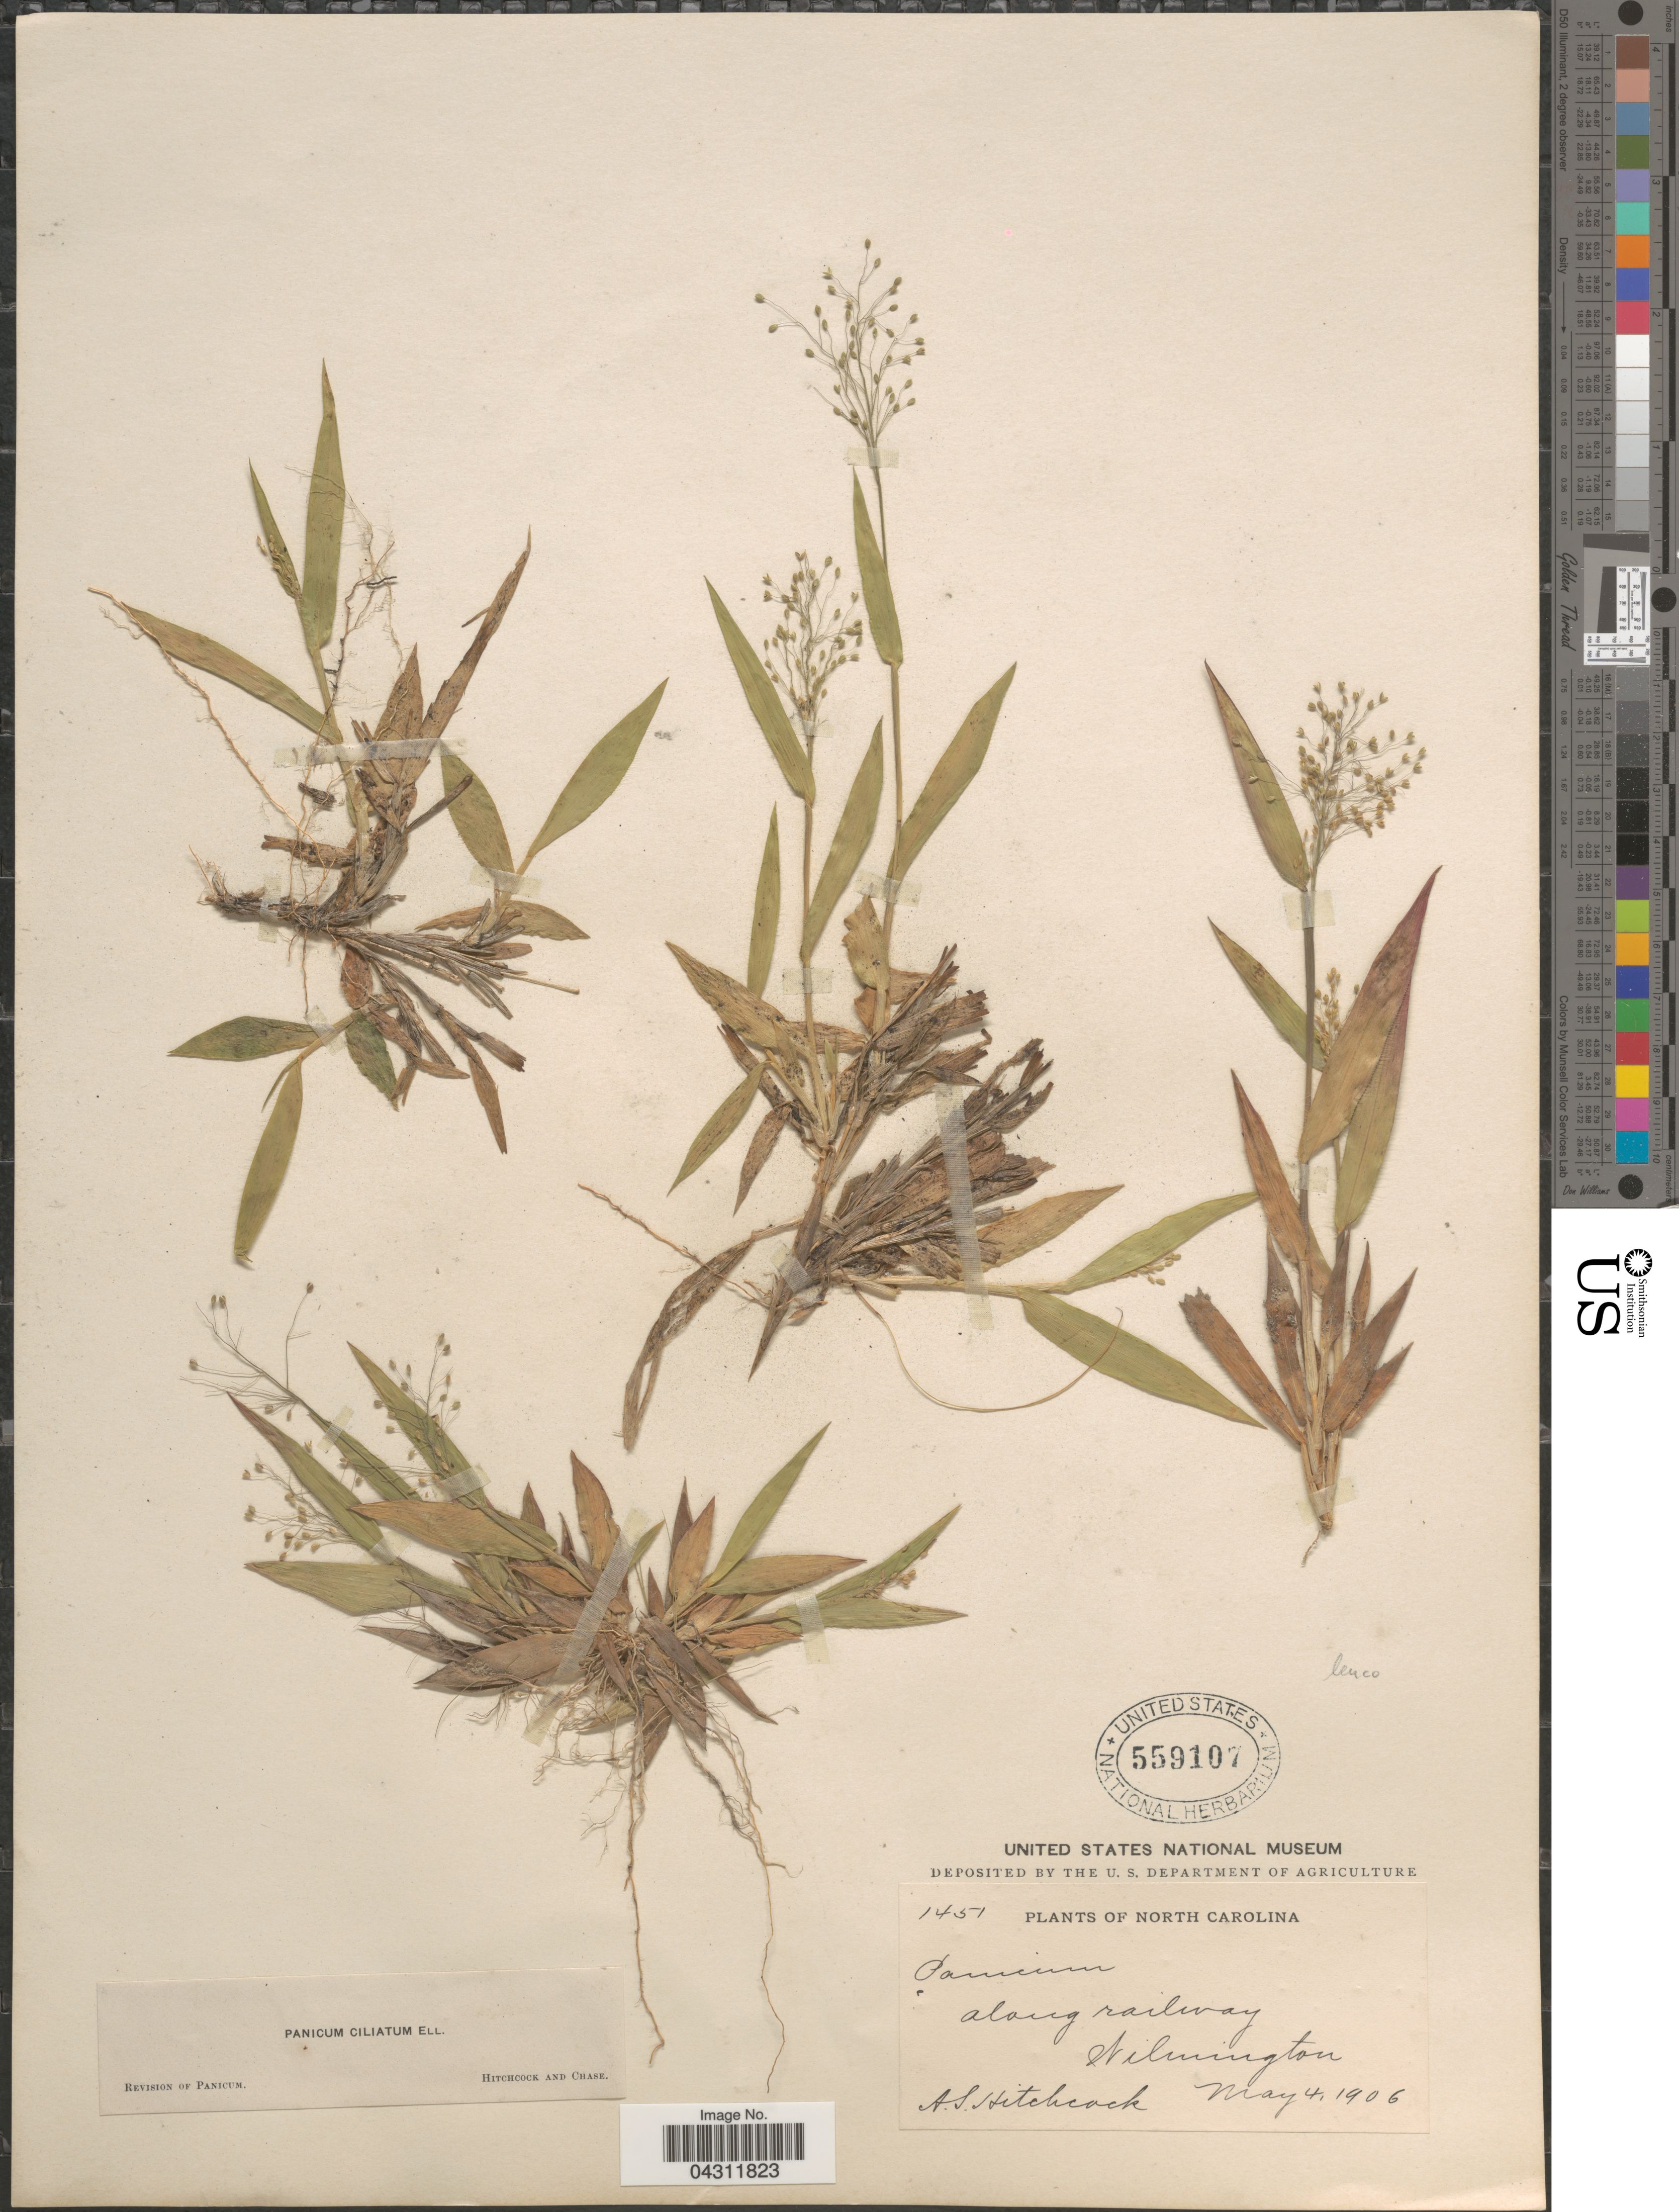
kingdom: Plantae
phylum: Tracheophyta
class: Liliopsida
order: Poales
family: Poaceae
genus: Dichanthelium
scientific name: Dichanthelium strigosum var. leucoblepharis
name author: (Trin.) Freckmann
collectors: A. S. Hitchcock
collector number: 1451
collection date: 1906-05-04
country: United States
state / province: North Carolina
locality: Along railway. Wilmington.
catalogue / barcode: US 559107